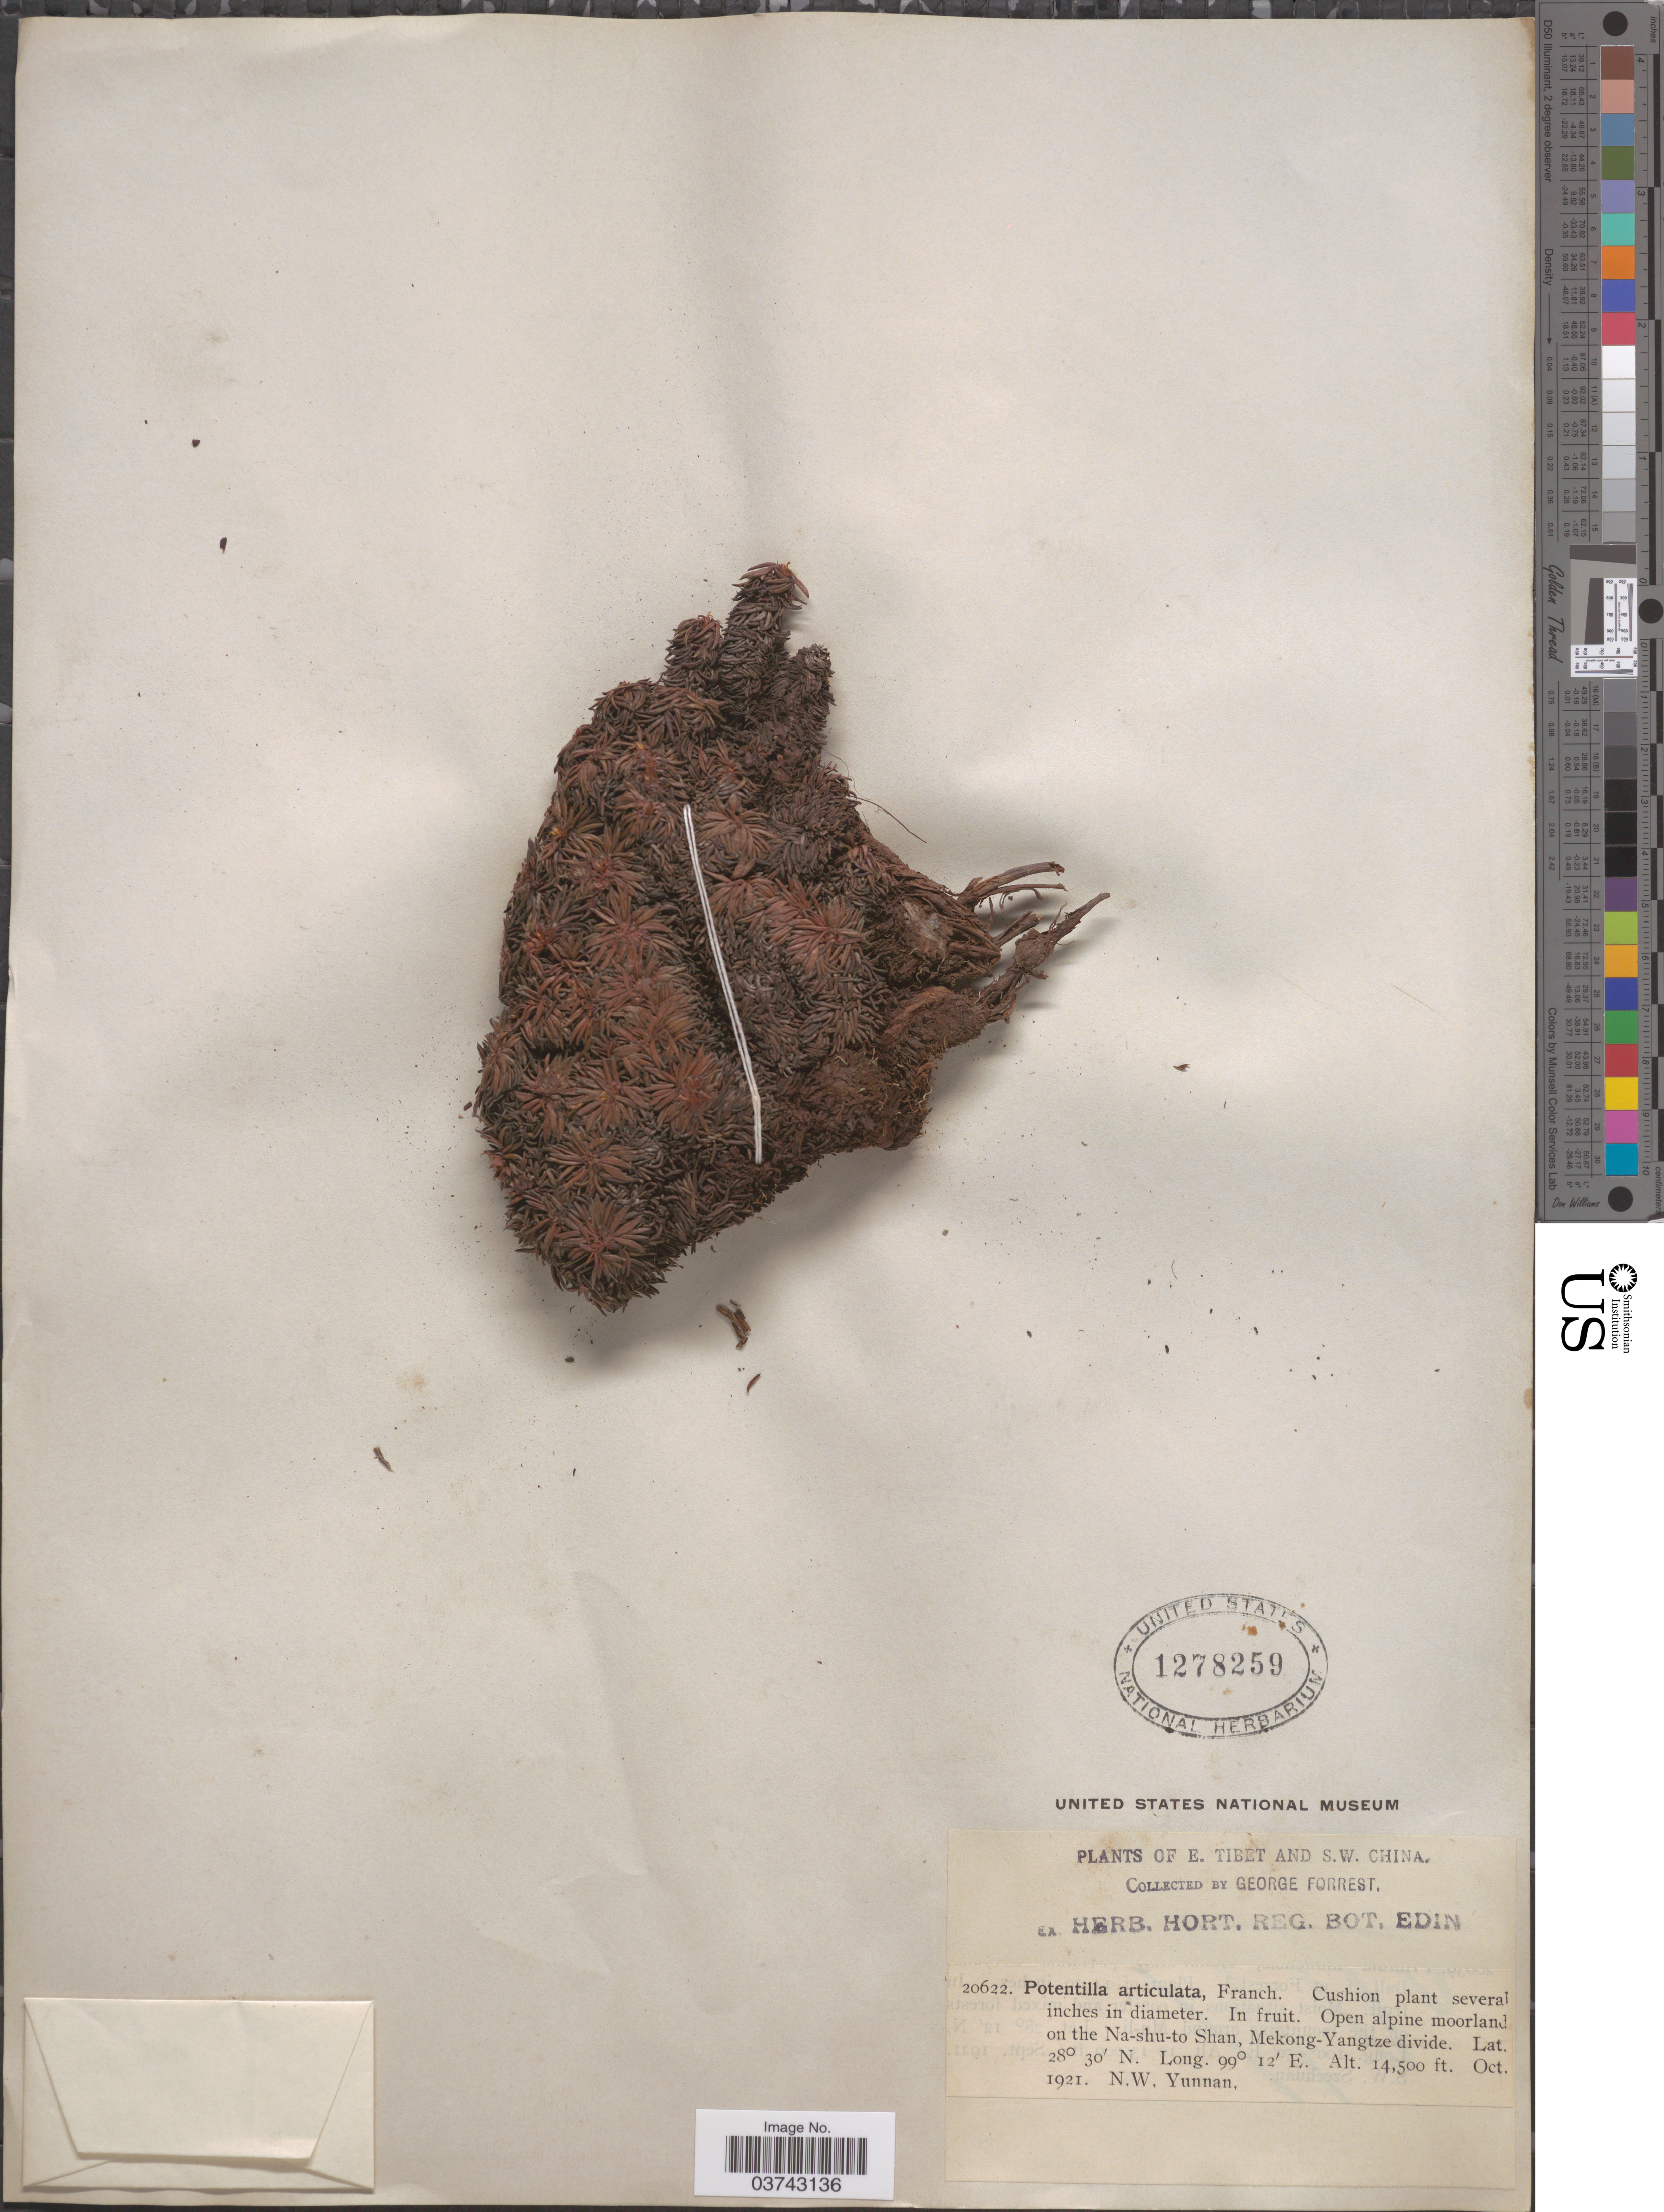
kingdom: Plantae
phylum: Tracheophyta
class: Magnoliopsida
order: Rosales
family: Rosaceae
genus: Potentilla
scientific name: Potentilla articulata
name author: Franch.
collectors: G. Forrest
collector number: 20622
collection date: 1921-10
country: China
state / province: Yunnan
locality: E. Tibet and S.W. China. Open alpine moorland on the Na-shu-to Shan, Mekong-Yangtze divide. N.W. Yunnan.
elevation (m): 4420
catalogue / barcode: US 1278259